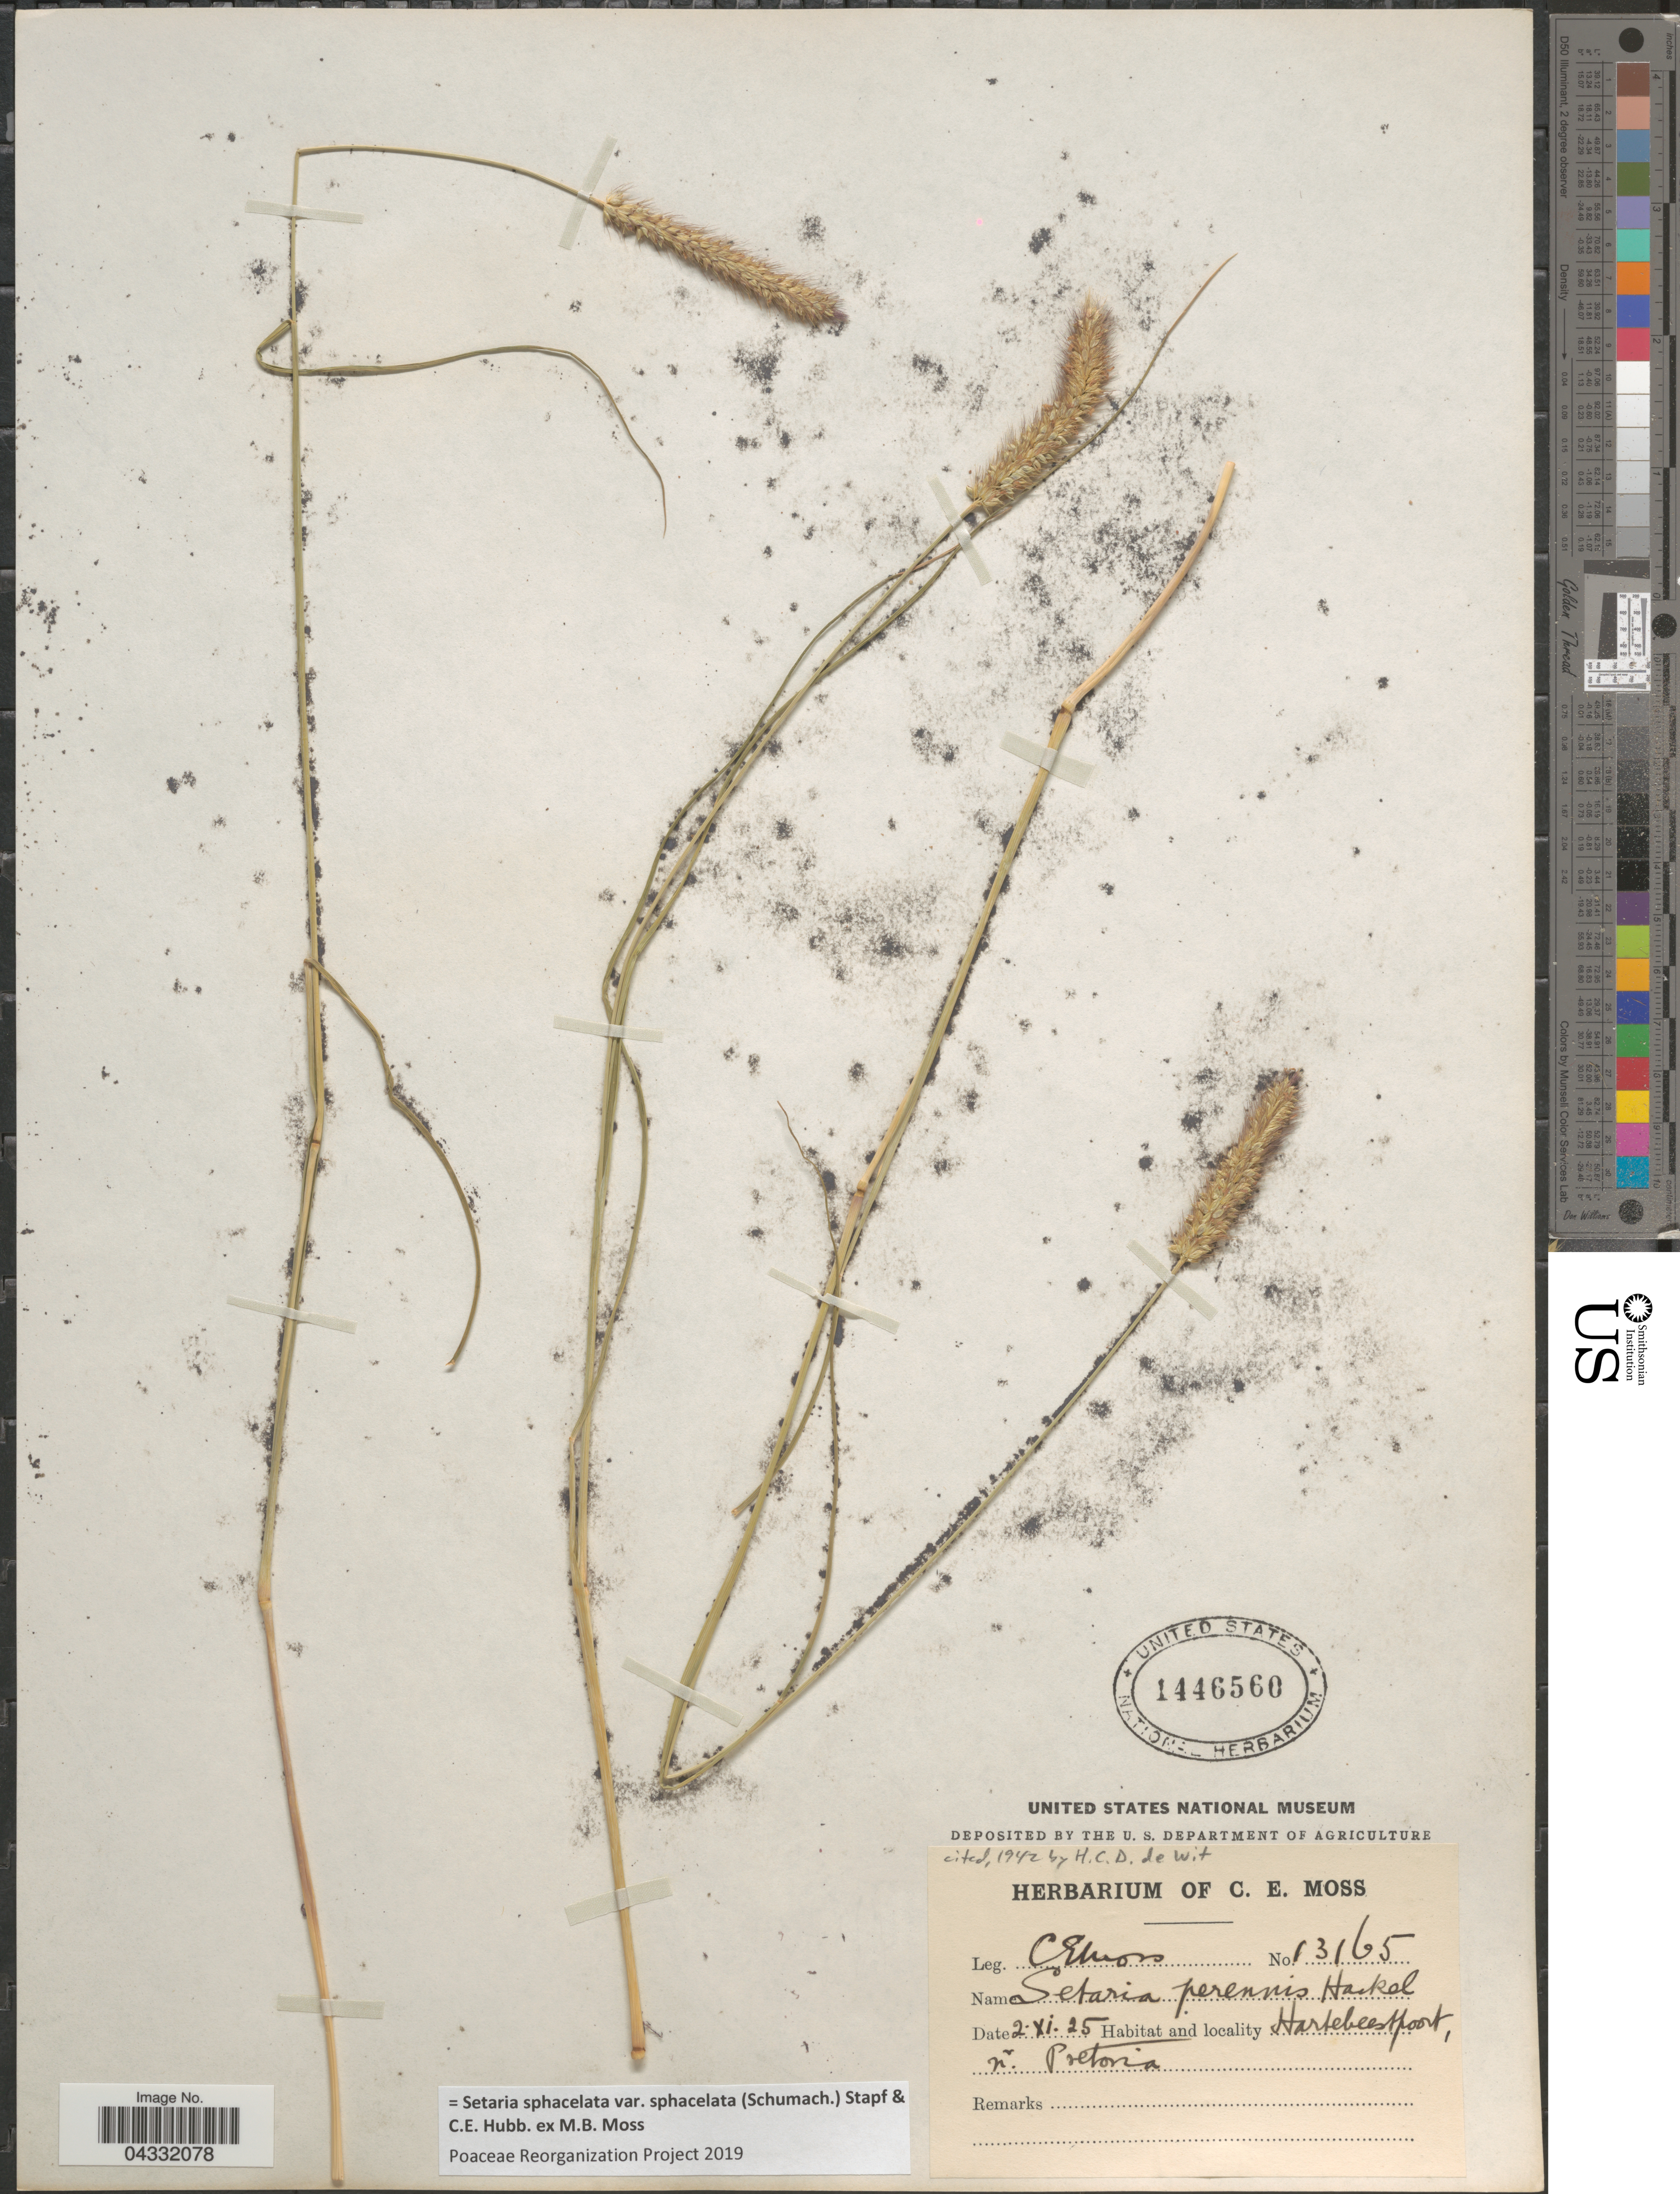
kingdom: Plantae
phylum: Tracheophyta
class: Liliopsida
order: Poales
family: Poaceae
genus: Setaria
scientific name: Setaria sphacelata var. sphacelata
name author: (Schumach.) Stapf & C. E. Hubb. ex M.B. Moss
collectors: C. E. Moss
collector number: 13165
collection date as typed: Transcribed d/m/y: 2/11/25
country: South Africa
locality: Hartebeestpoort, nr Pretoria.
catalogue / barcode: US 1446560